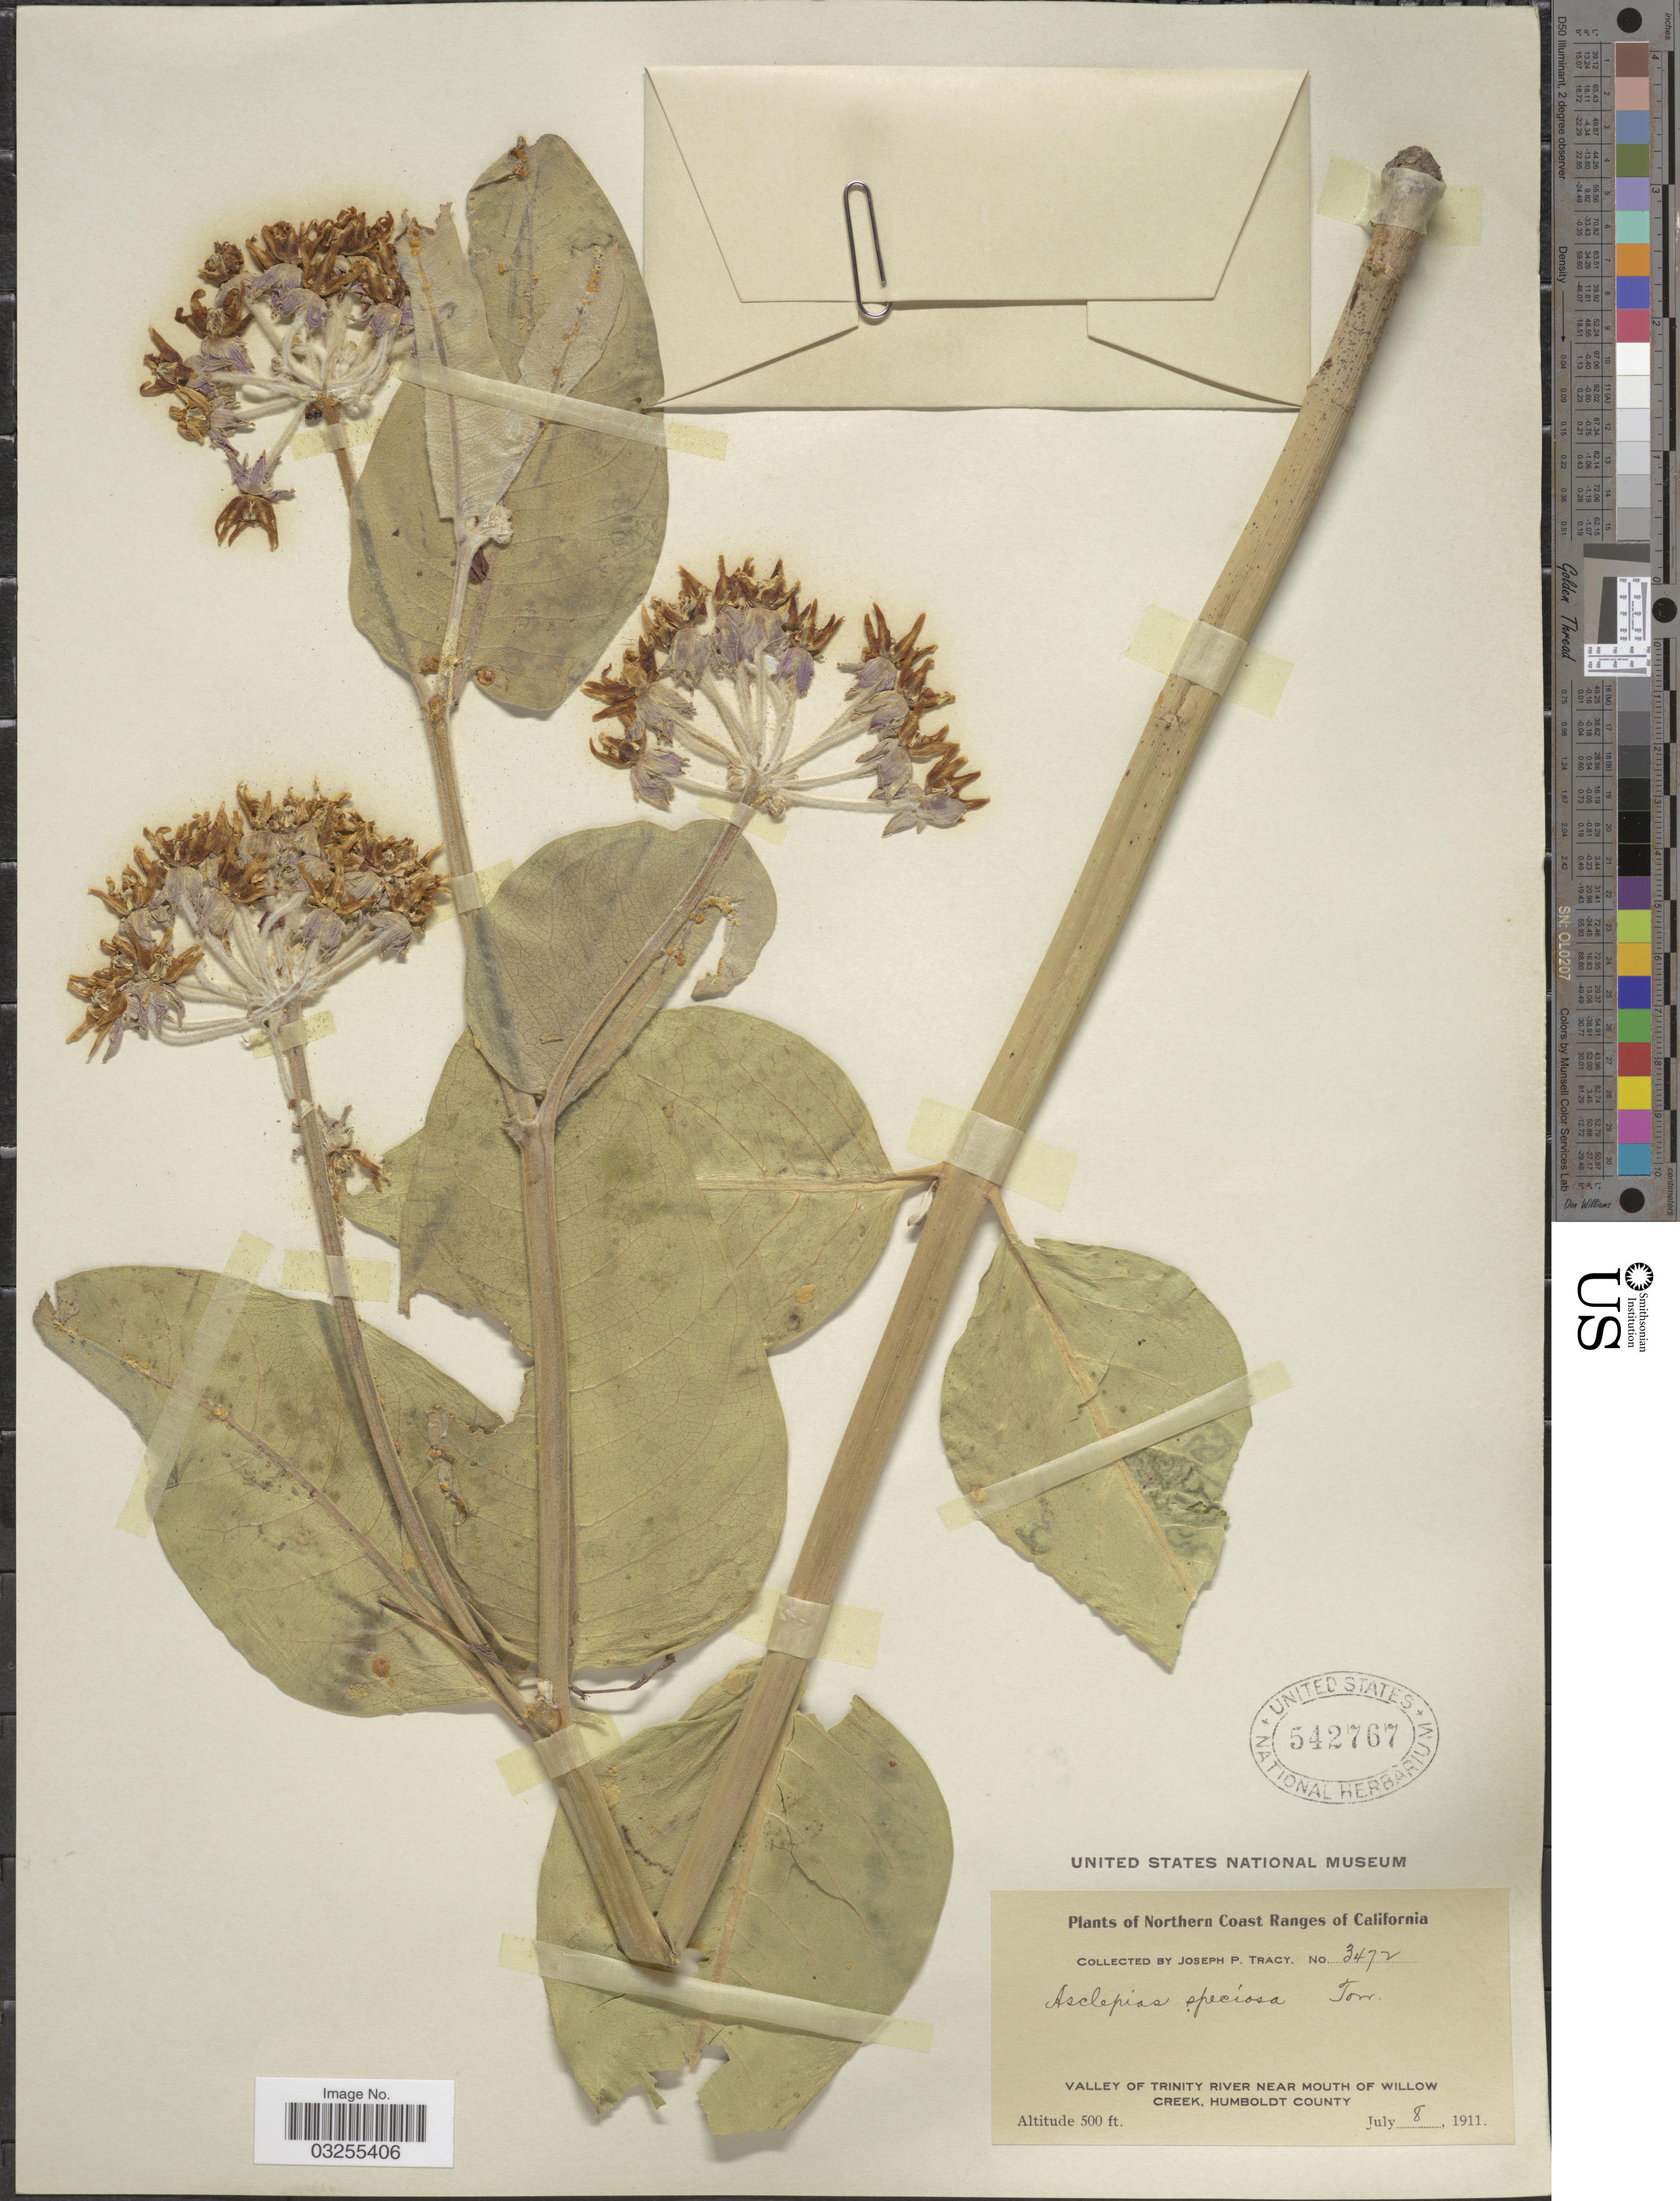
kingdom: Plantae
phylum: Tracheophyta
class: Magnoliopsida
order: Gentianales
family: Apocynaceae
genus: Asclepias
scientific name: Asclepias speciosa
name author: Torr.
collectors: J. Tracy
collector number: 3472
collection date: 1911-07-08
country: United States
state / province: California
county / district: Humboldt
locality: Northern Coast Ranges of California, Valley of Trinity River near mouth of Willow Creek, Humboldt County.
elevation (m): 152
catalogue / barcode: US 542767